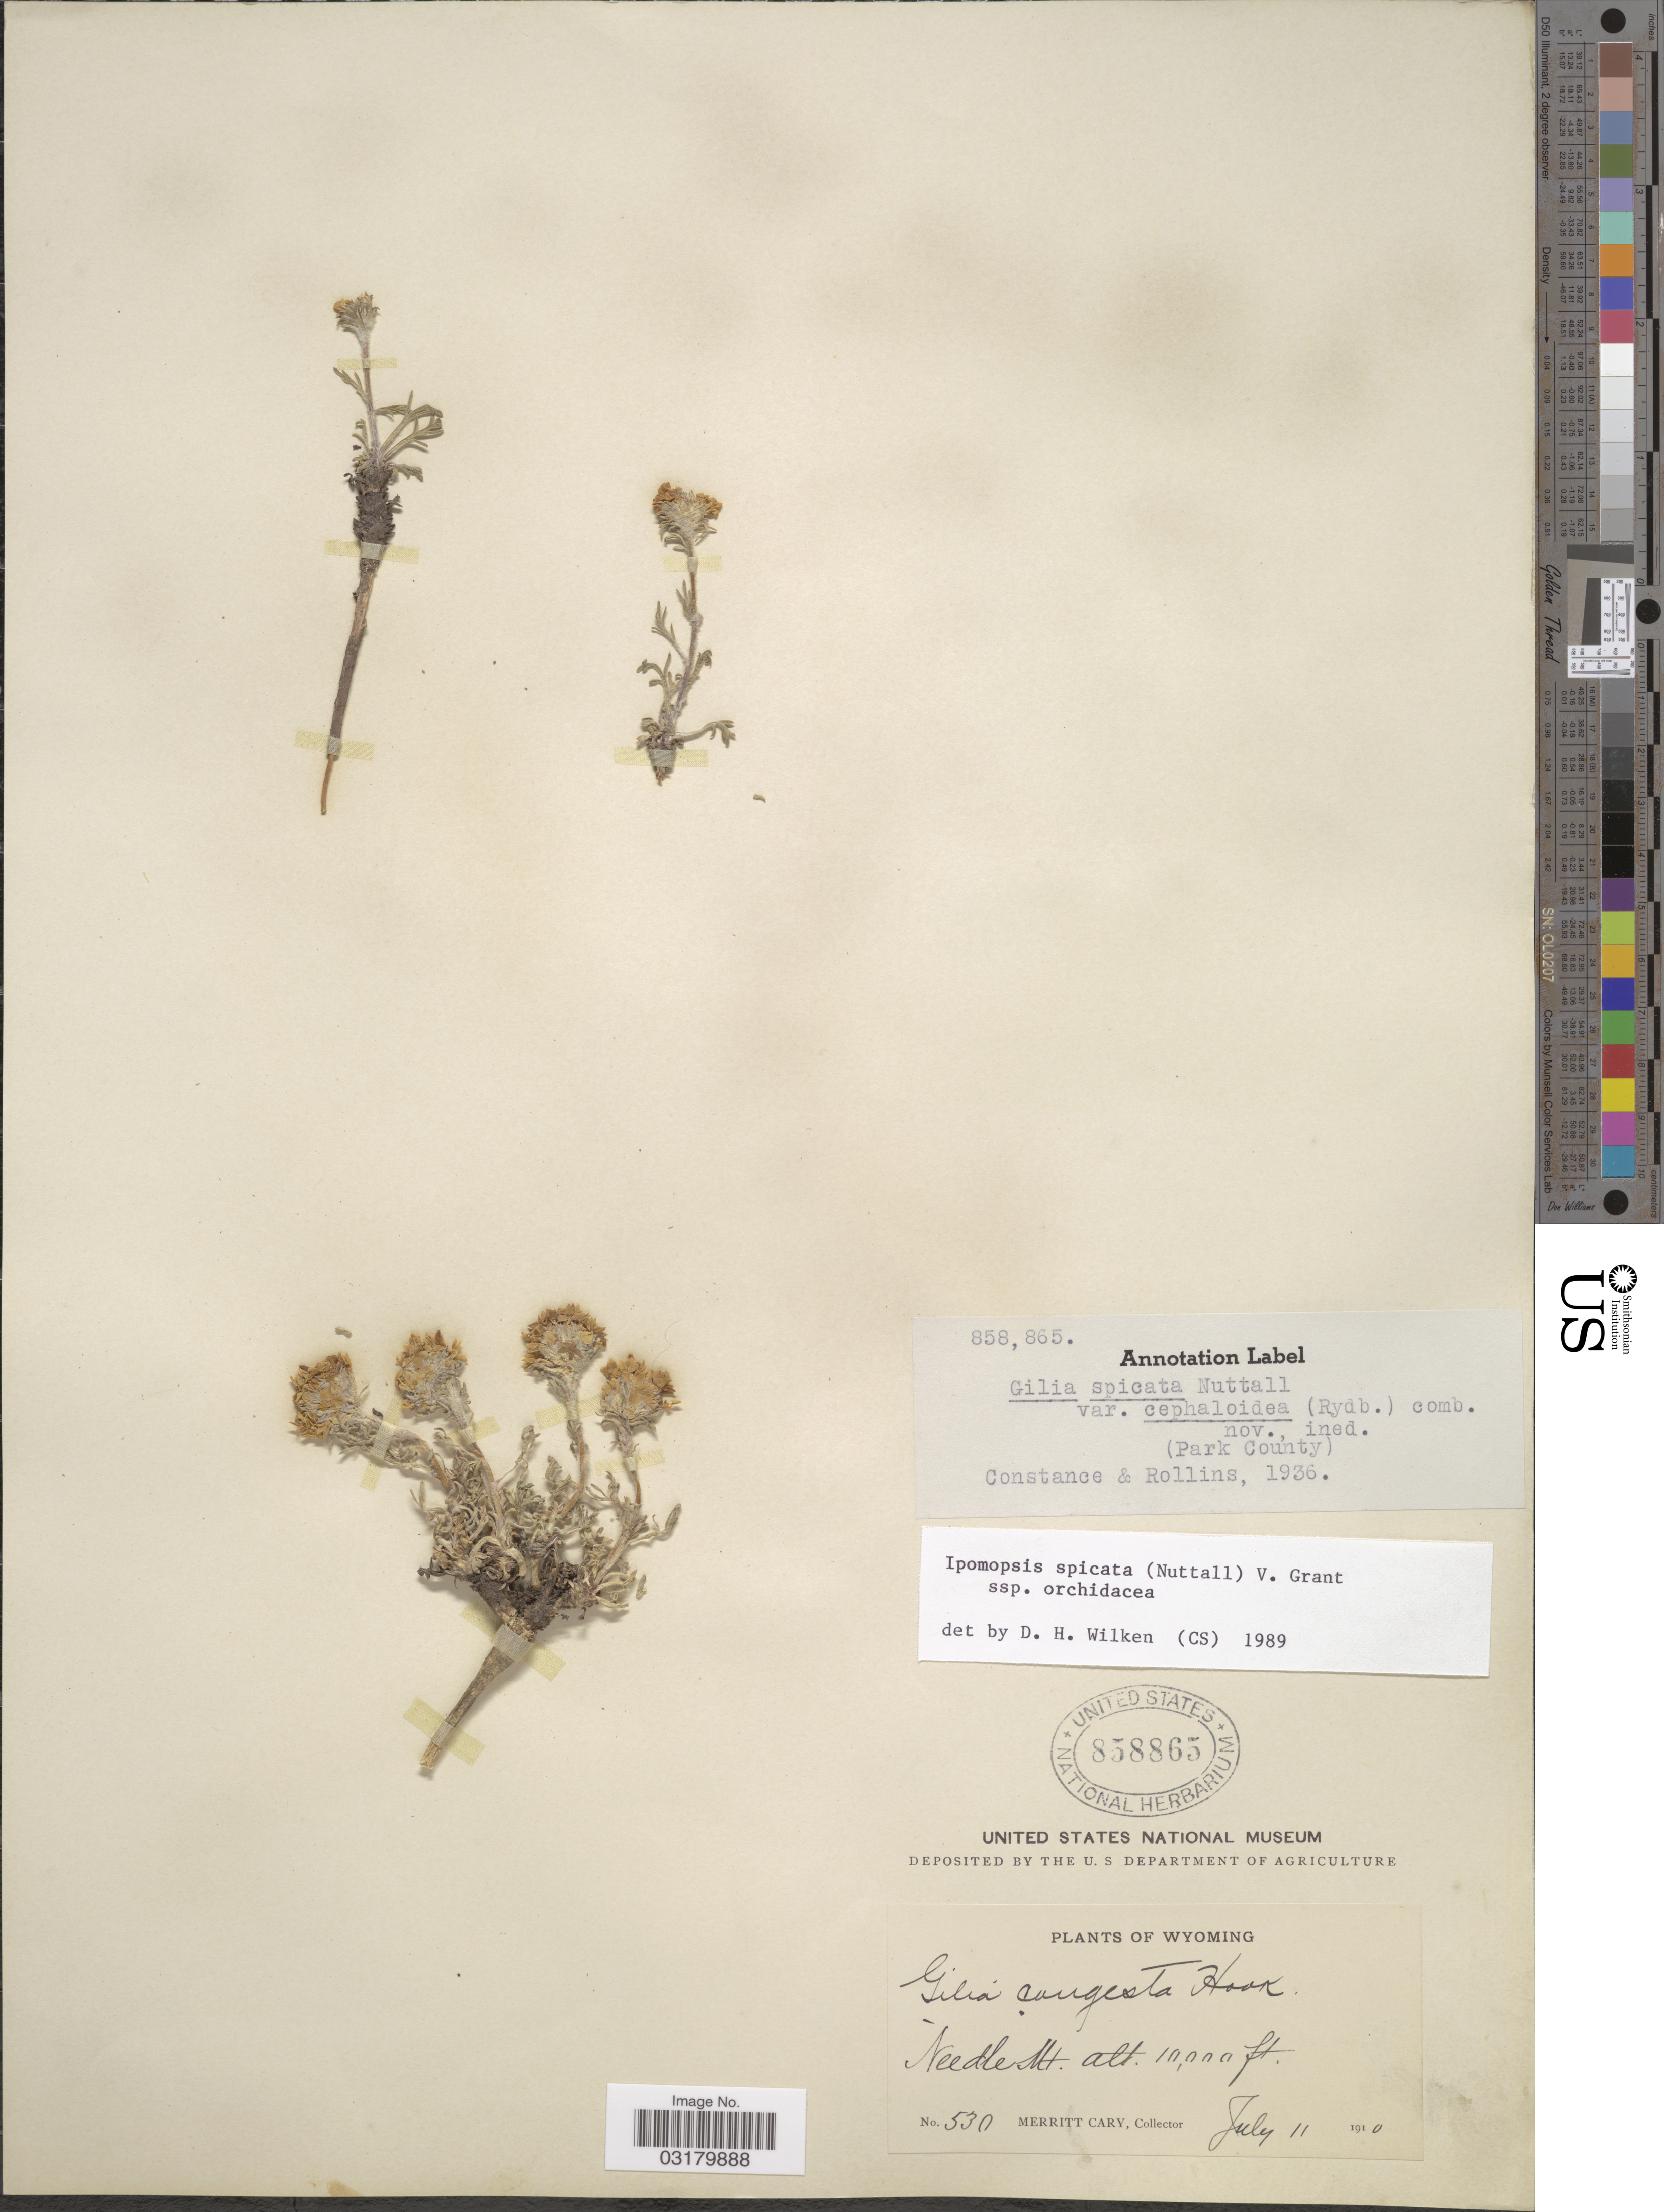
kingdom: Plantae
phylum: Tracheophyta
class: Magnoliopsida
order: Ericales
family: Polemoniaceae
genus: Ipomopsis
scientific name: Ipomopsis spicata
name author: (Nutt.) V.E. Grant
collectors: M. Cary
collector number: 530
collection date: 1910-07-11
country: United States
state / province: Wyoming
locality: Needle Mt.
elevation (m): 3048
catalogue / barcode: US 858865